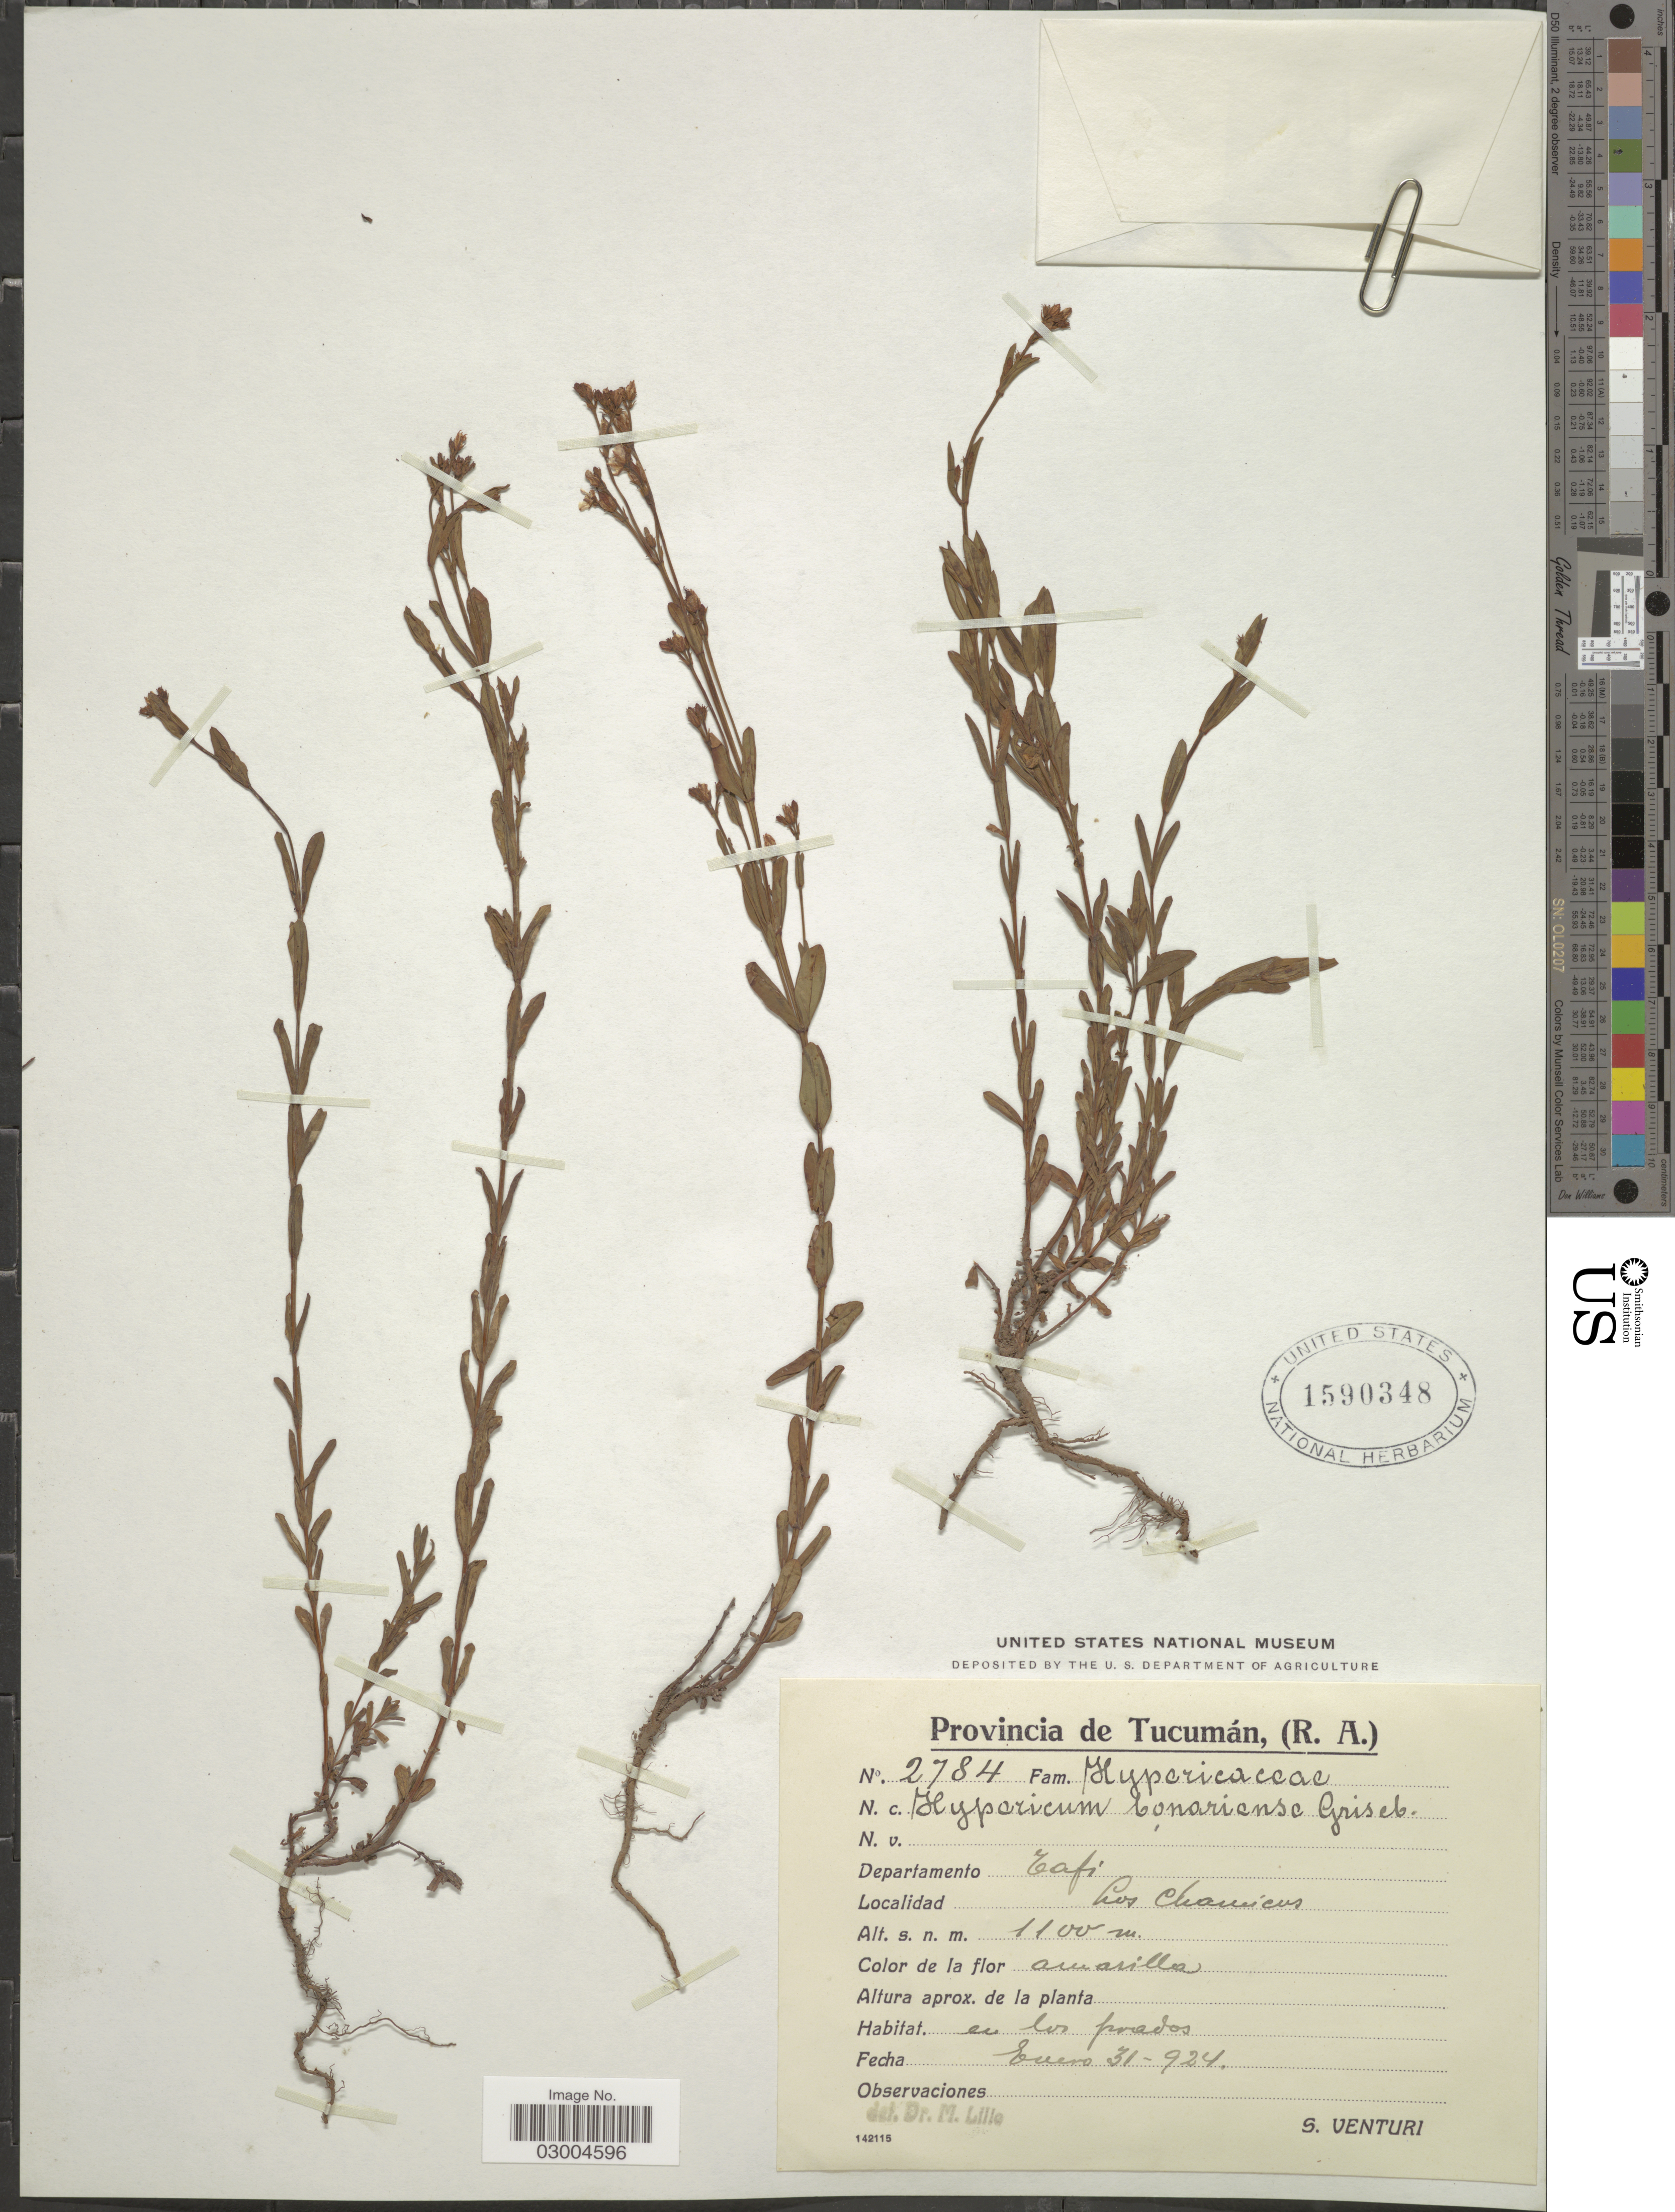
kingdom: Plantae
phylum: Tracheophyta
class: Magnoliopsida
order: Malpighiales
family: Hypericaceae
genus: Hypericum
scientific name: Hypericum silenoides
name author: Juss.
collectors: S. Venturi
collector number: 2784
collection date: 1924-01-31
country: Argentina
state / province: Tucuman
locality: Departamento Tafi. Los Chamicos.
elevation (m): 1100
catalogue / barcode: US 1590348